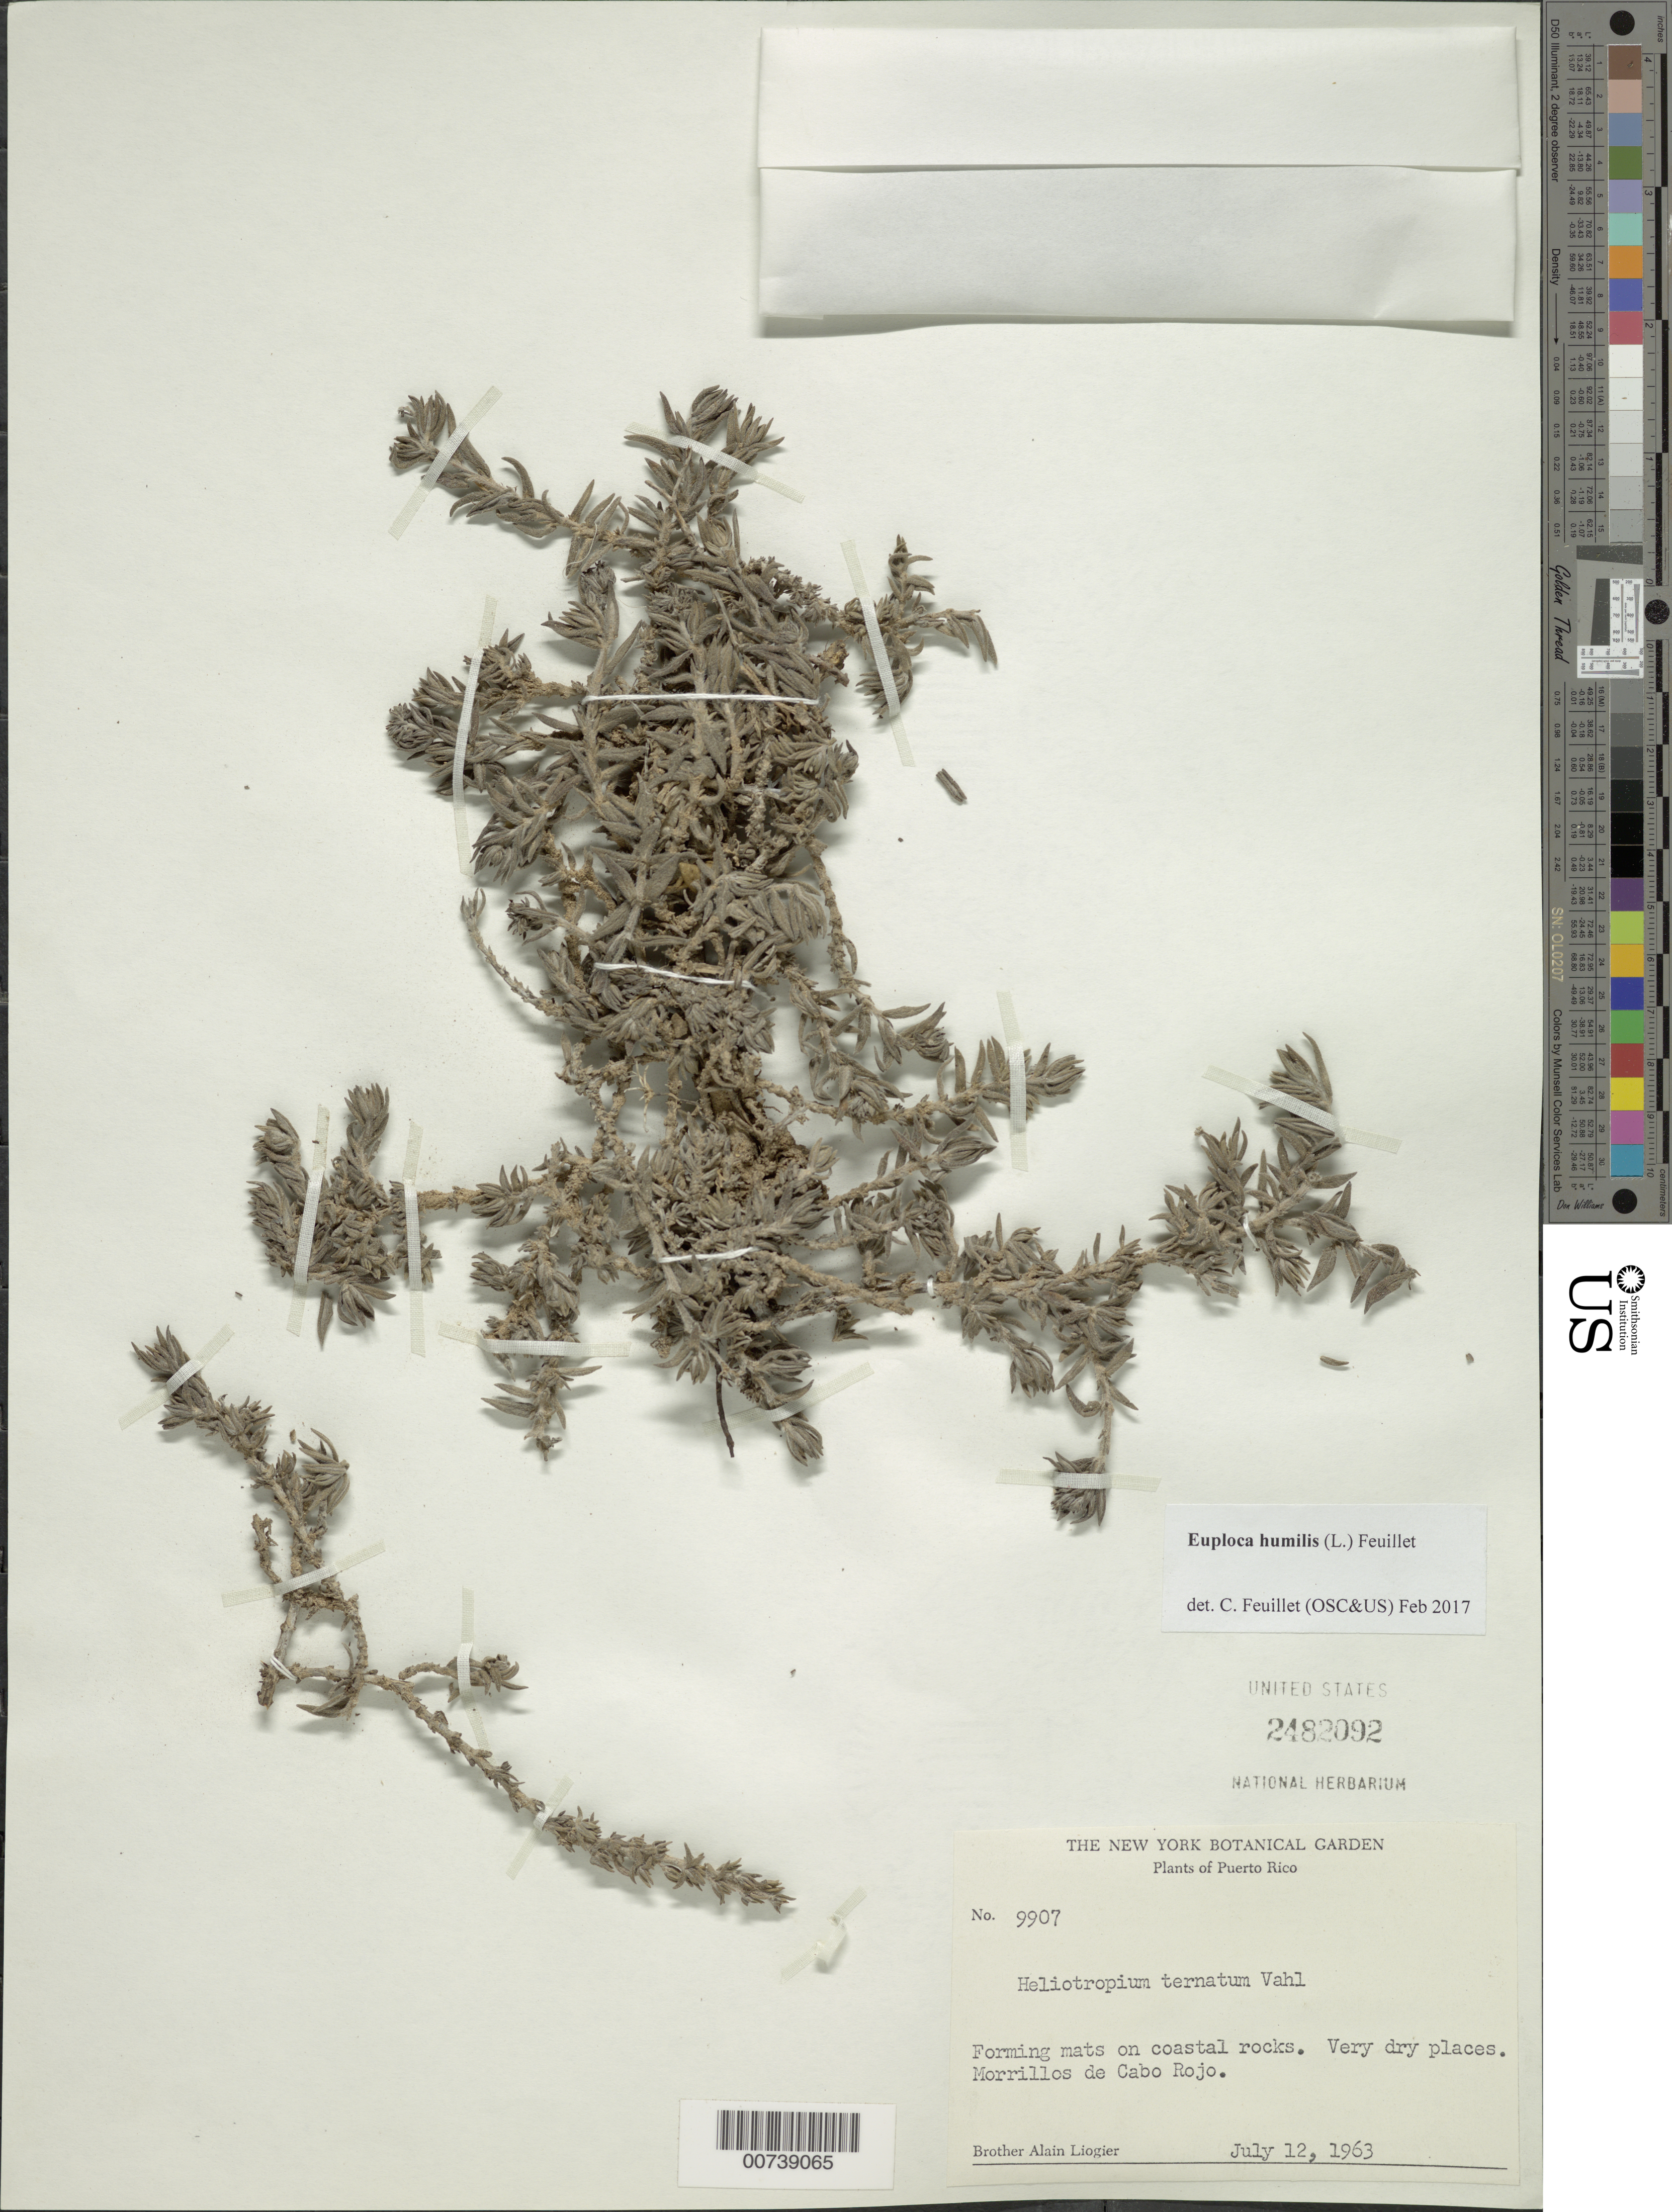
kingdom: Plantae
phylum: Tracheophyta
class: Magnoliopsida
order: Boraginales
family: Heliotropiaceae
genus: Euploca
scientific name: Euploca humilis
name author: (L.) Feuillet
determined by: Feuillet, C.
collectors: A. H. Liogier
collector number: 9907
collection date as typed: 12 Jul 1963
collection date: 1963-07-12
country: Puerto Rico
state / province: Cabo Rojo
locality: Morrillos de Cabo Rojo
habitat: Very dry places; forming mats on coastal rocks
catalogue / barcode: US 2482092